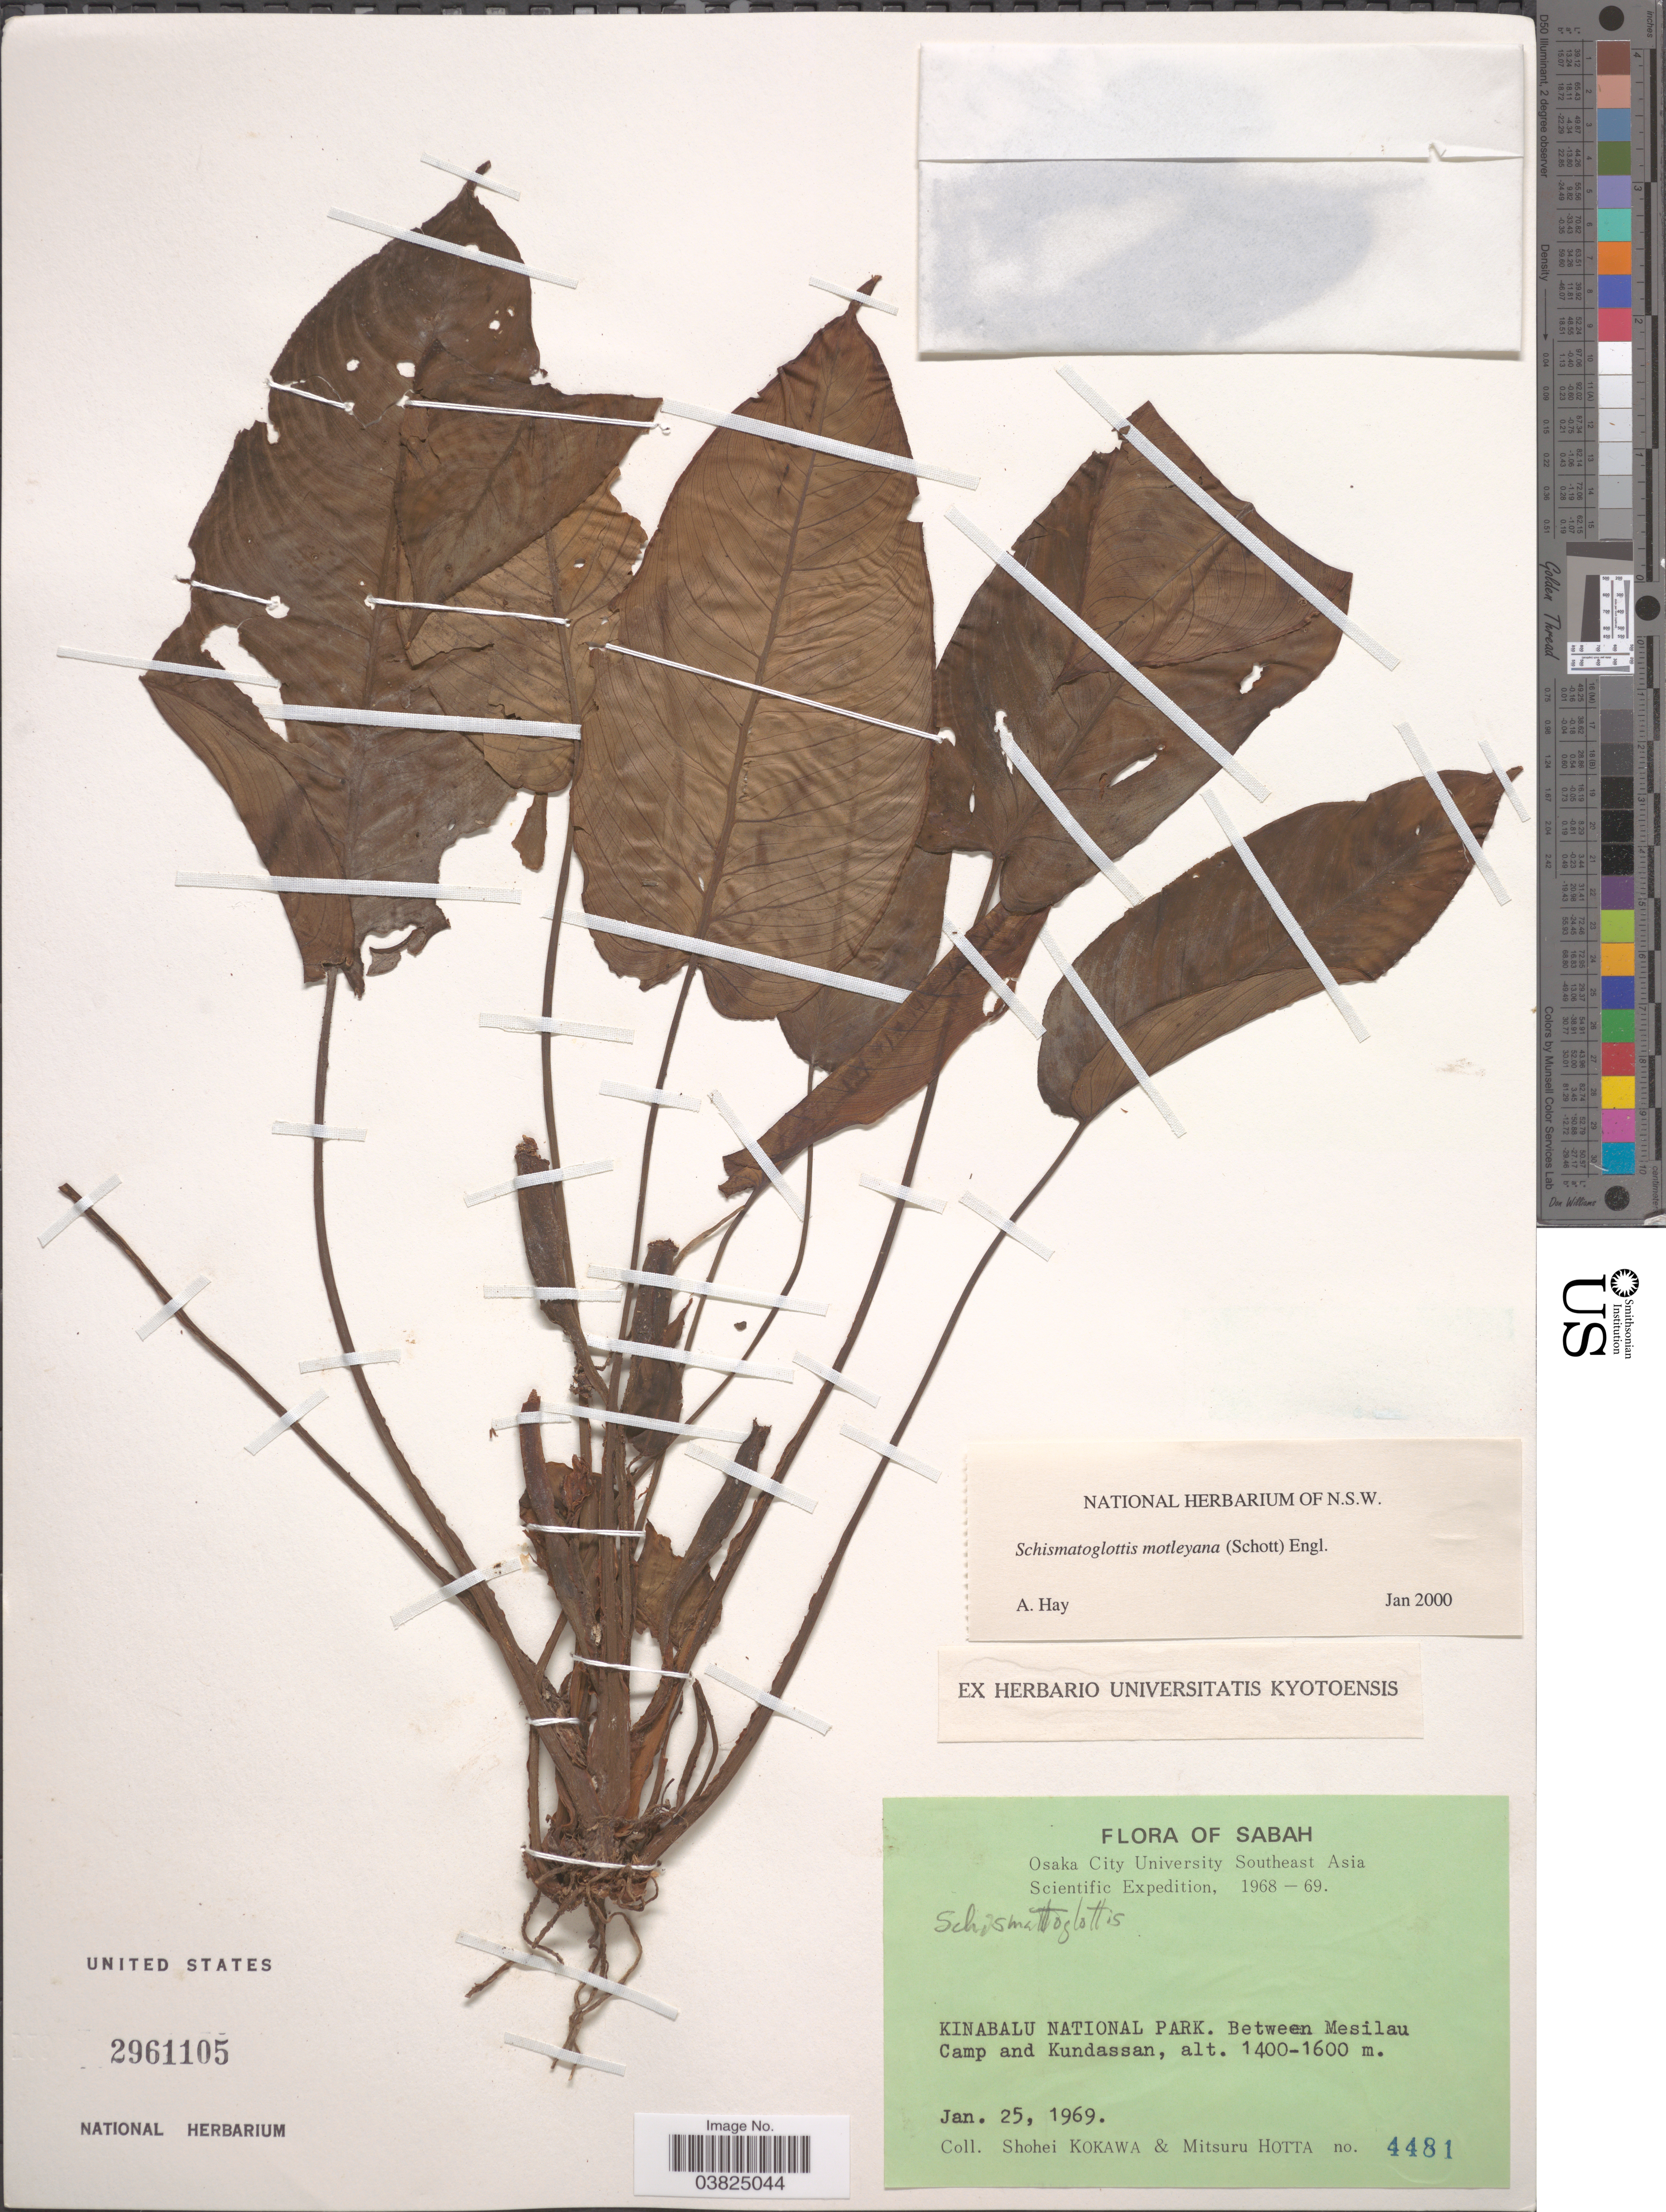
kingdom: Plantae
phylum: Tracheophyta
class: Liliopsida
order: Alismatales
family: Araceae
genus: Schismatoglottis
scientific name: Schismatoglottis motleyana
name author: (Schott) Engl.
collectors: S. Kokawa & M. Hotta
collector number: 4481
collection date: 1969-01-25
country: Malaysia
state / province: Sabah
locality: Kinabalu National Park. Between Mesilau Camp and Kundassan.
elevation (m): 1400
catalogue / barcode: US 2961105